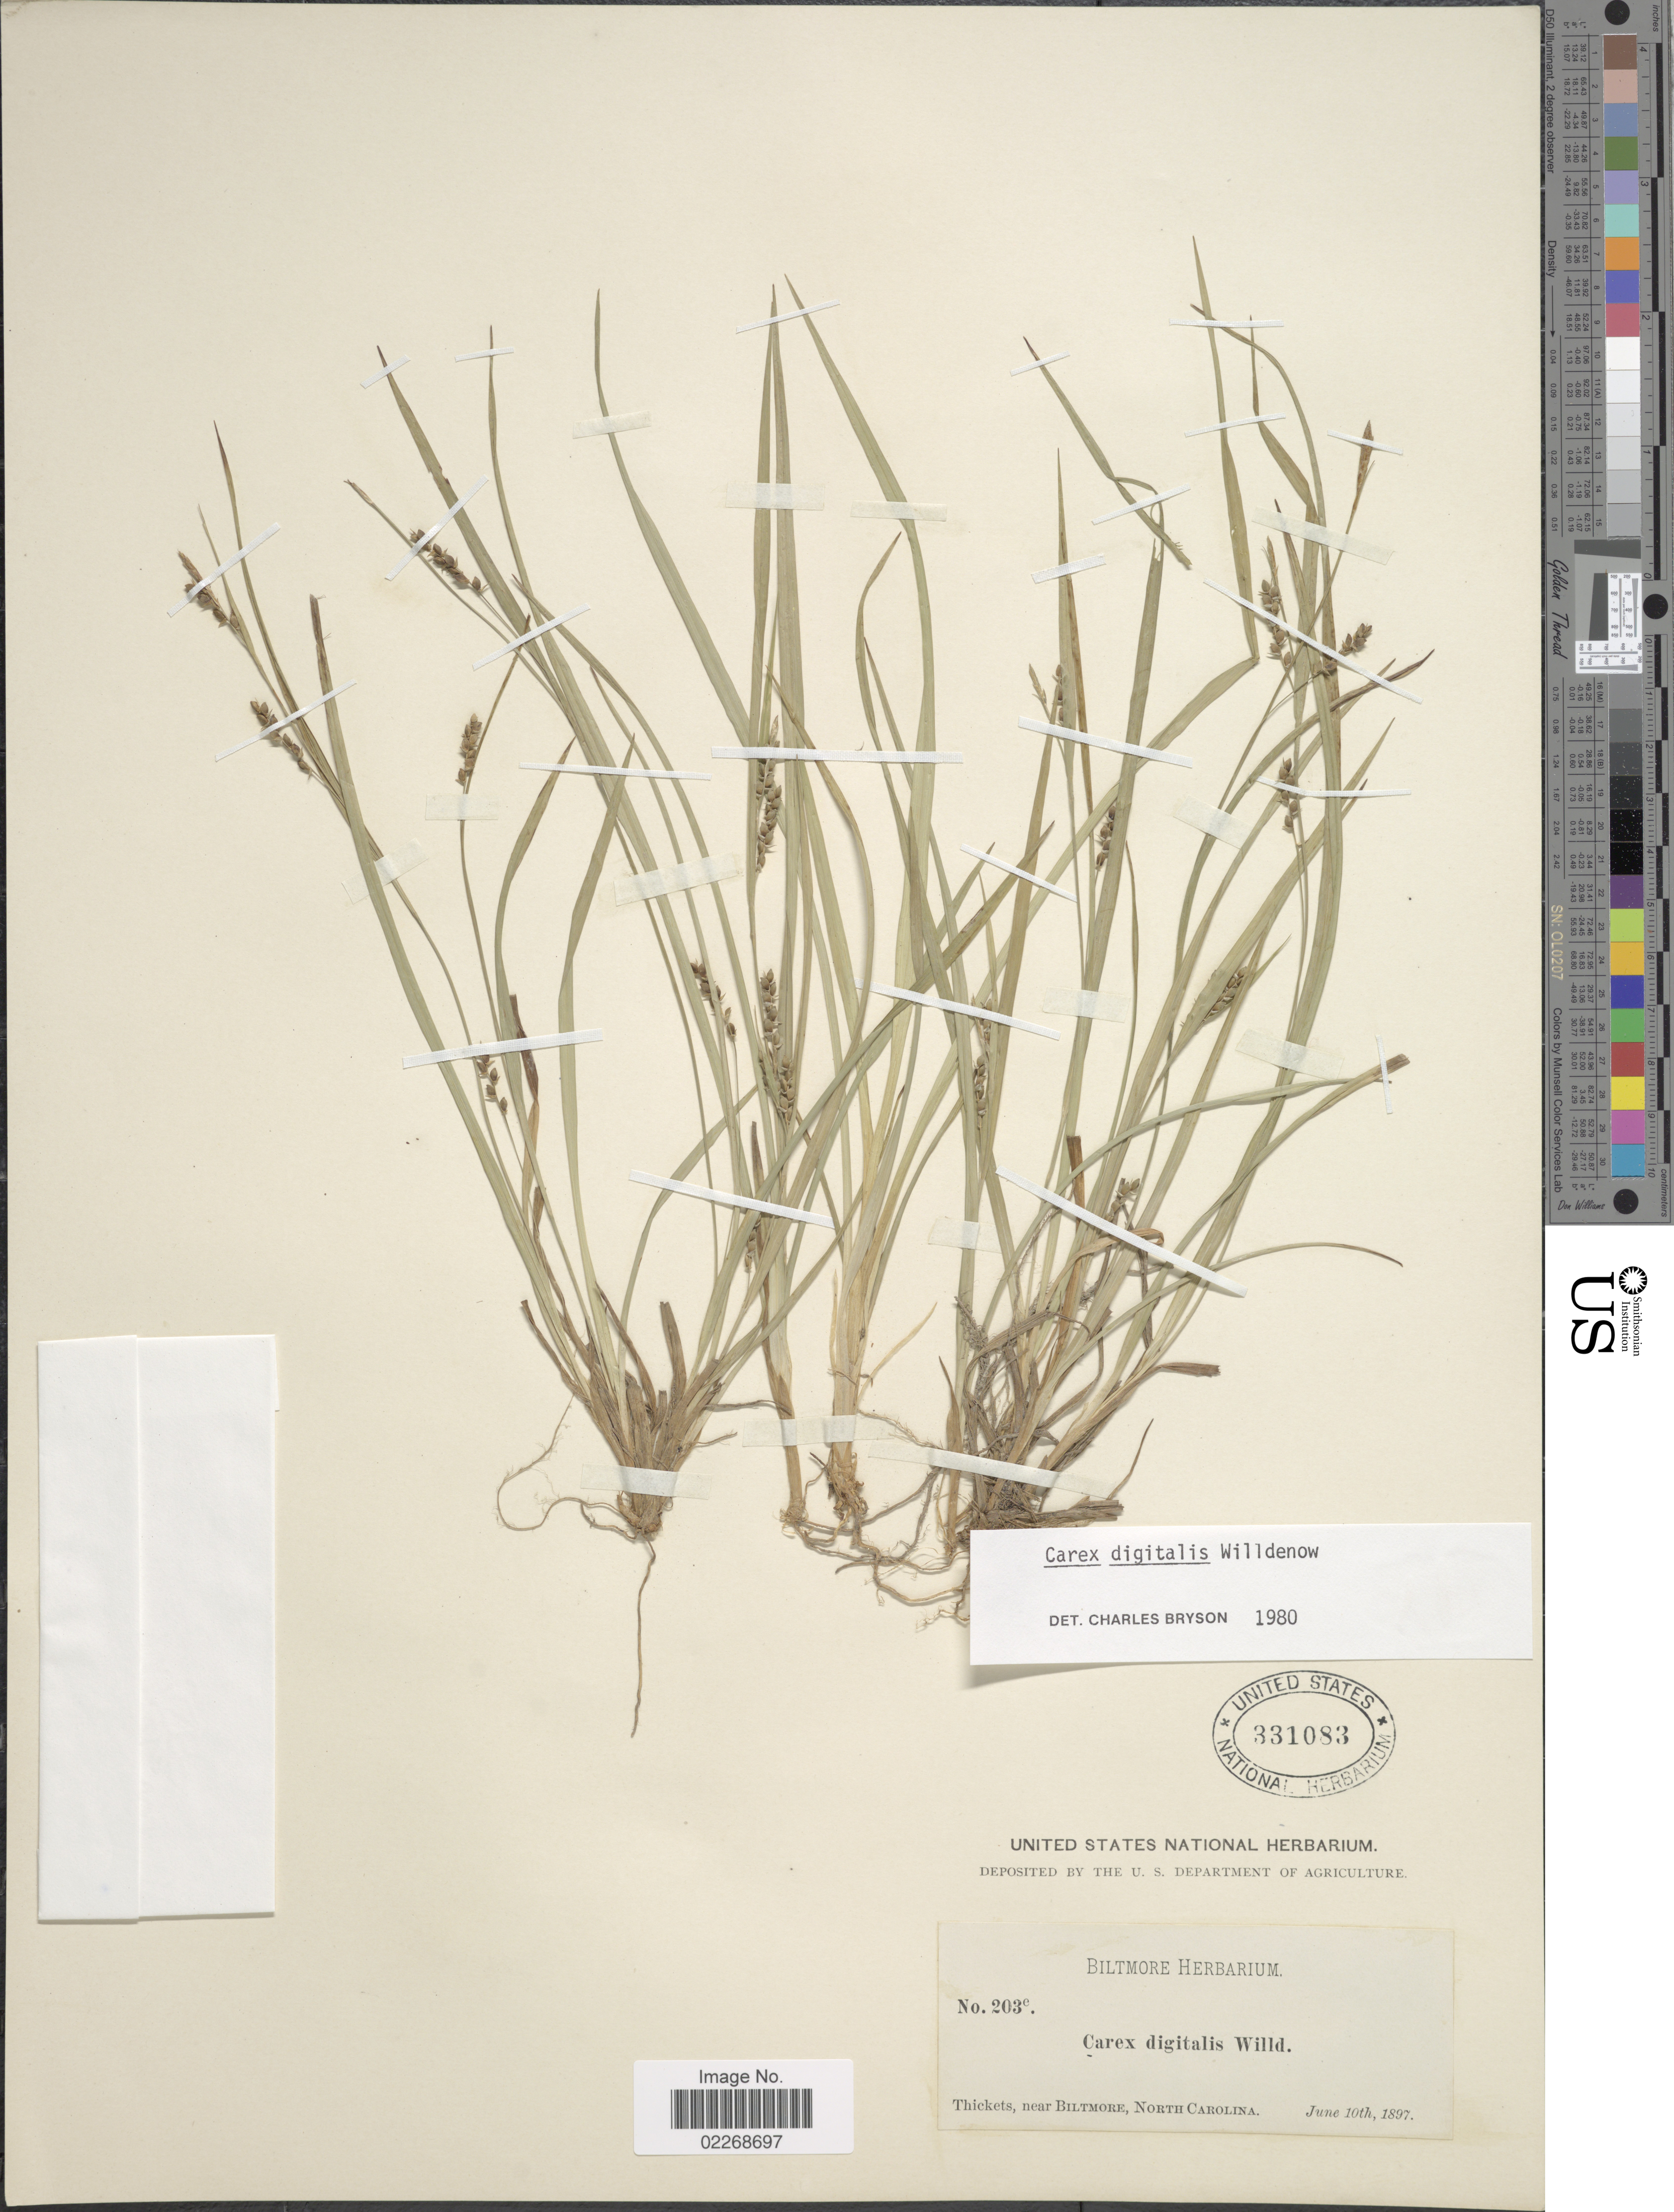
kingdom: Plantae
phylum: Tracheophyta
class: Liliopsida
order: Poales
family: Cyperaceae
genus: Carex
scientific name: Carex digitalis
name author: Willd.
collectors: ex herb. Biltmore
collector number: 203e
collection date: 1897-06-10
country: United States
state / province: North Carolina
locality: Thickets, near Biltmore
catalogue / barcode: US 331083